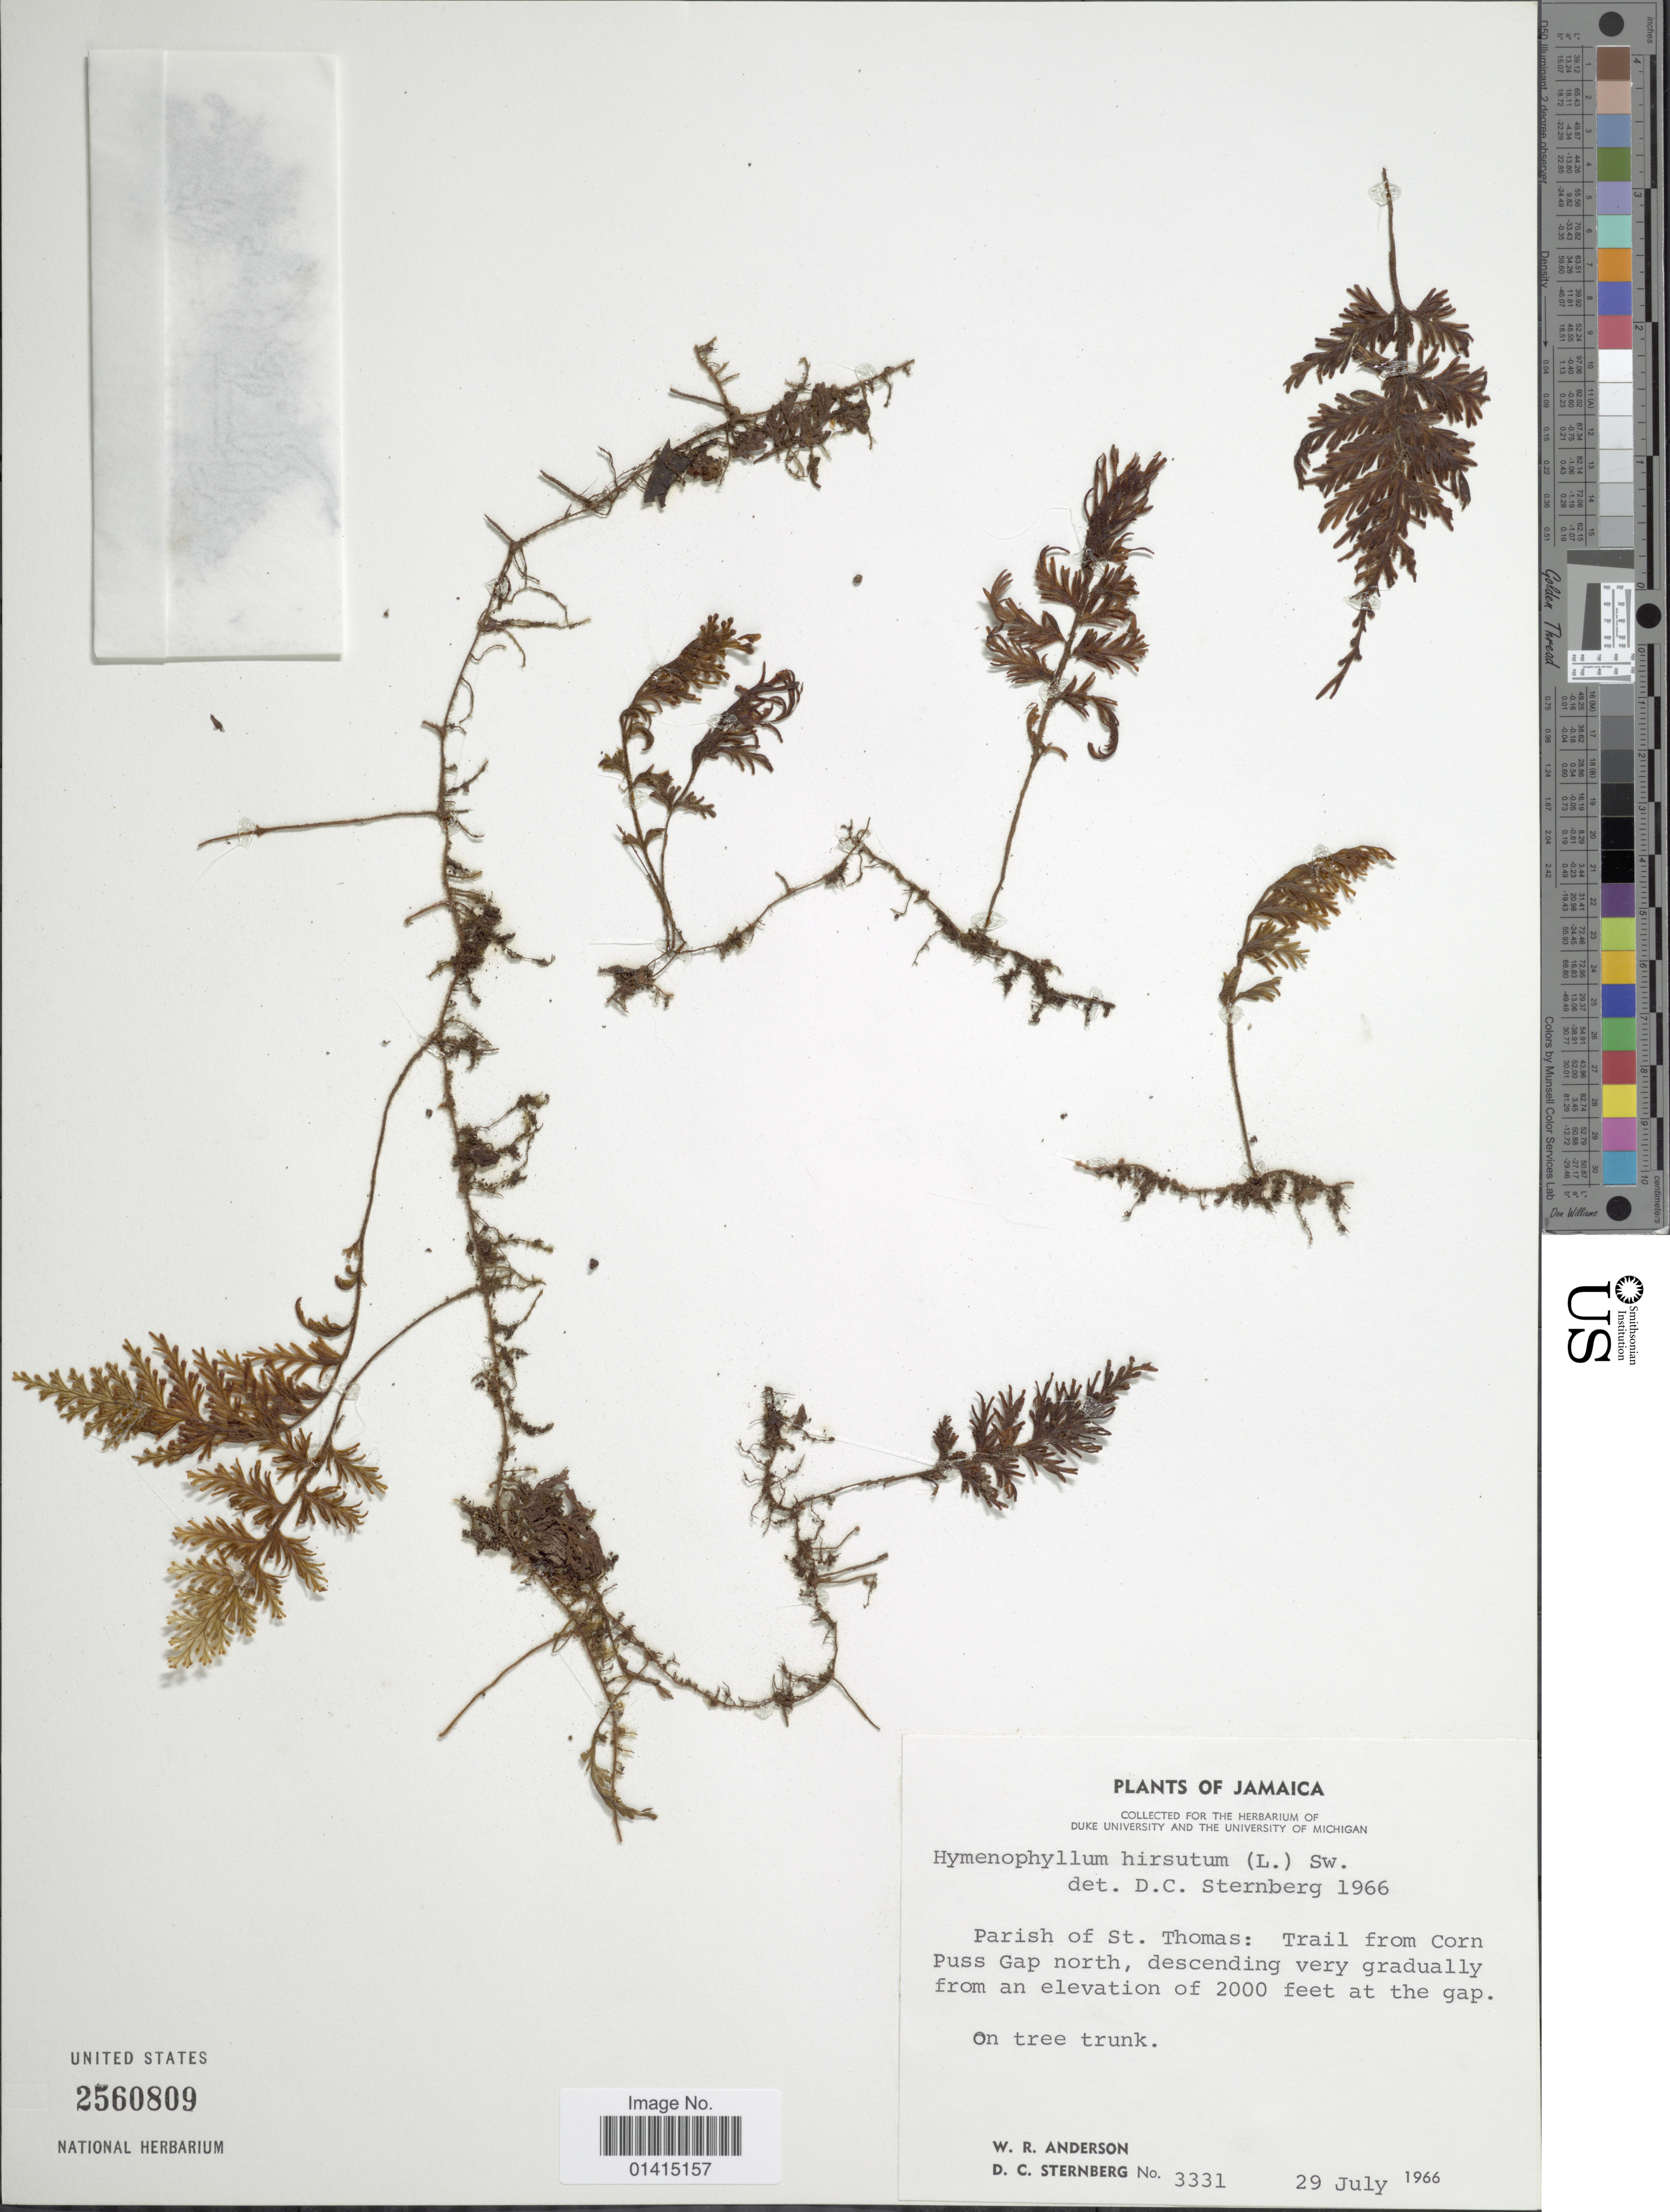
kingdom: Plantae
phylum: Tracheophyta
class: Polypodiopsida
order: Hymenophyllales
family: Hymenophyllaceae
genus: Hymenophyllum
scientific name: Hymenophyllum hirsutum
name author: (L.) Sw.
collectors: W. Anderson & D. Sternberg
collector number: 3331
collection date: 1966-07-29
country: Jamaica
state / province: Saint Thomas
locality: Parish of St. Thomas: trail from Corn Puss Gap north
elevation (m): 610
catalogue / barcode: US 2560809